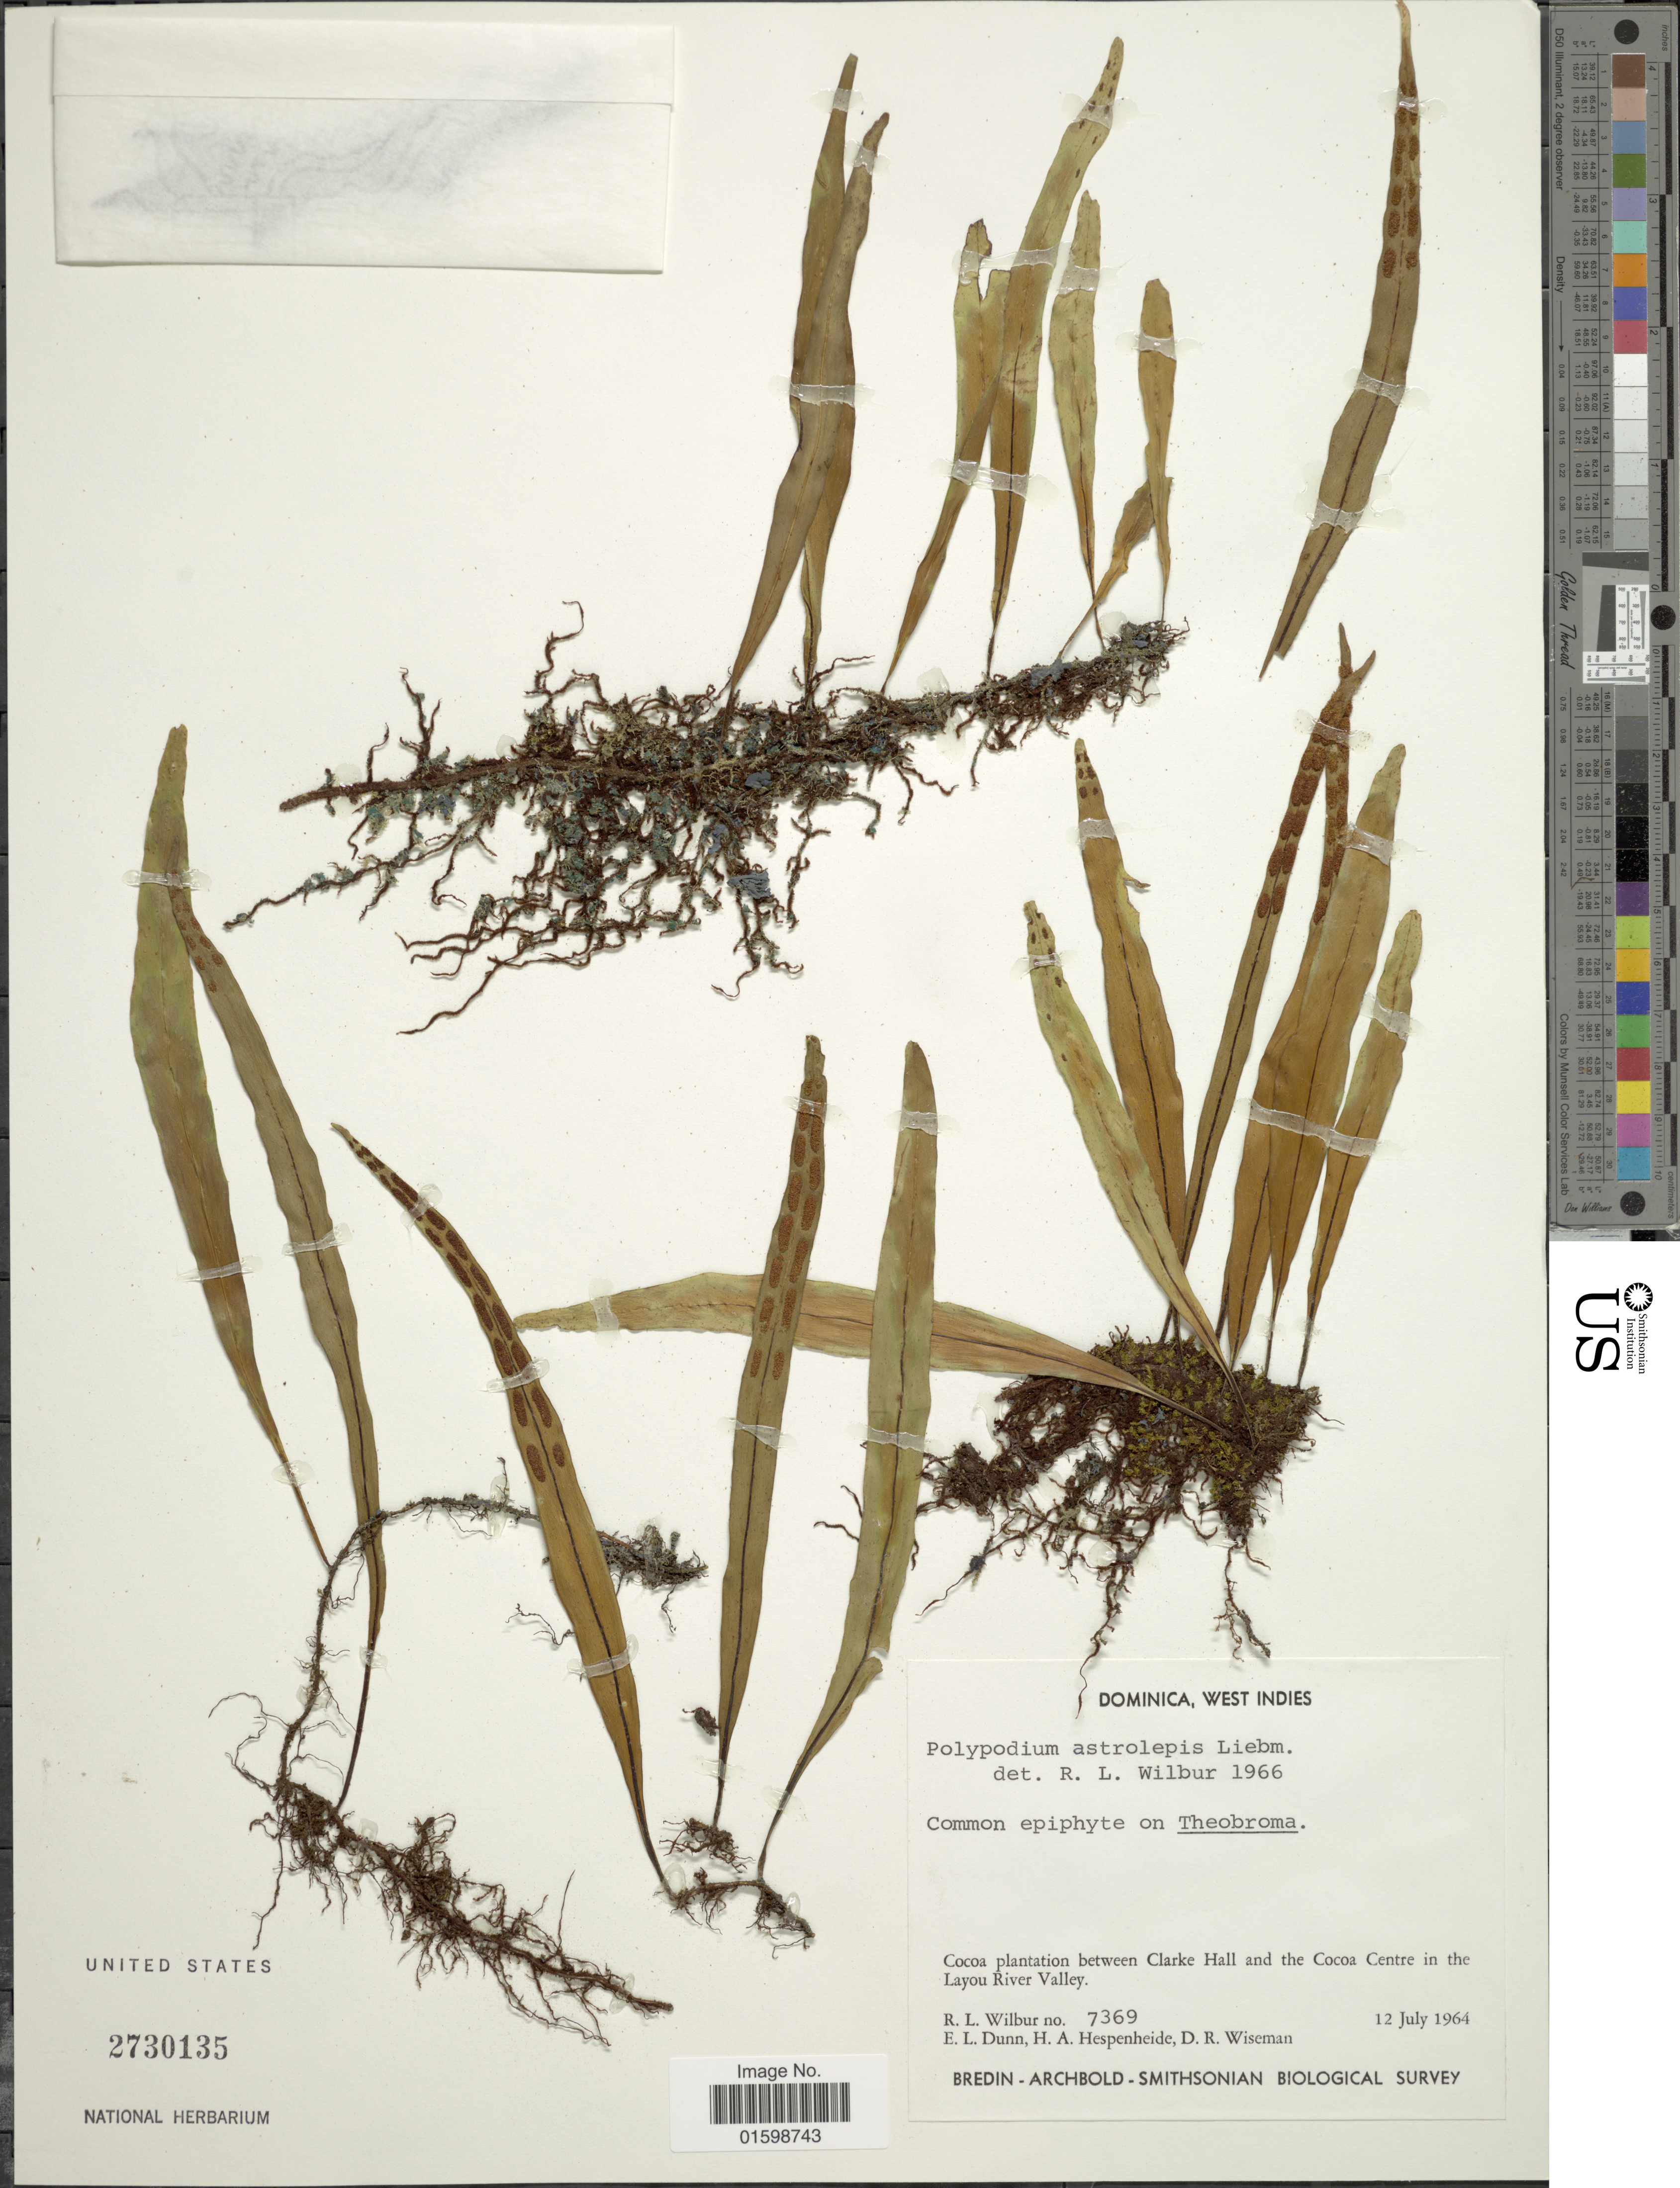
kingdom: Plantae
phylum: Tracheophyta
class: Polypodiopsida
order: Polypodiales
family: Polypodiaceae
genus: Pleopeltis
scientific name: Pleopeltis astrolepis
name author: (Liebm.) E. Fourn.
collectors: R. L. Wilbur, E. Dunn, H. A. Hespenheide & D. R. Wiseman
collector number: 7369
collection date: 1964-07-12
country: Dominica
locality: West Indies, Cocoa plantation between Clarke Hall and the Cocoa Centre in the Layou River Valley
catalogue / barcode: US 2730315